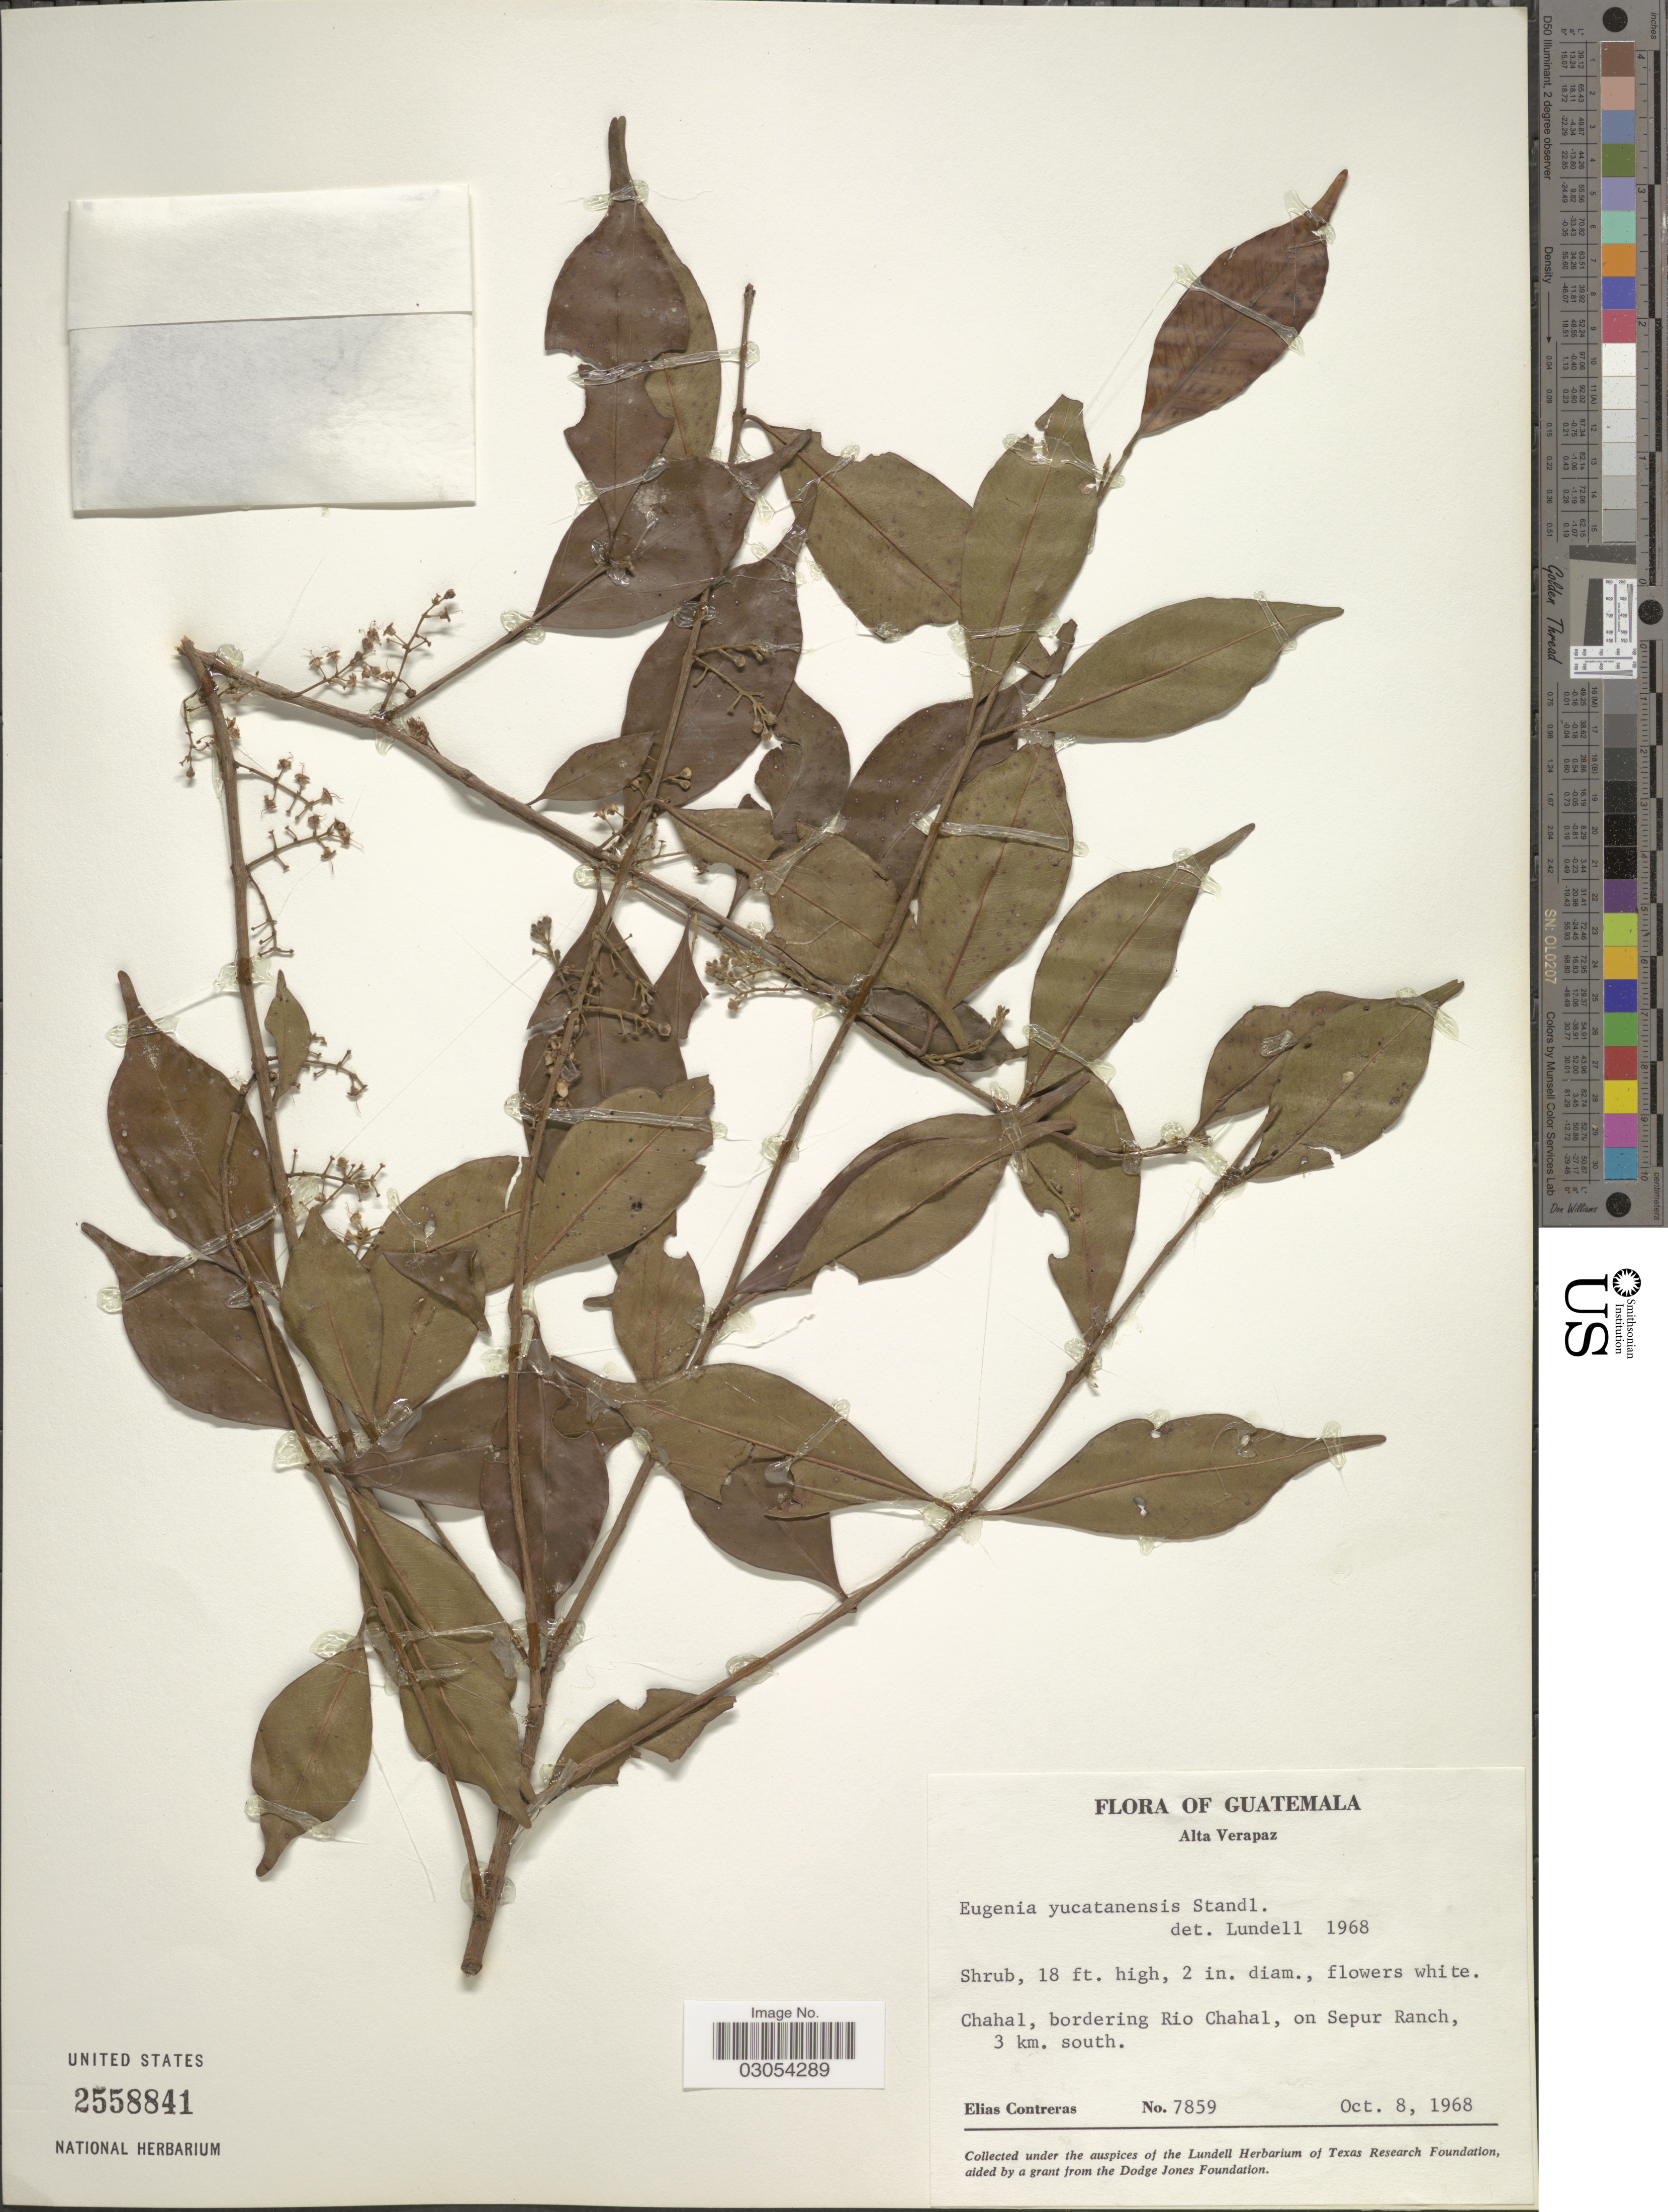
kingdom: Plantae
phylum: Tracheophyta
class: Magnoliopsida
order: Myrtales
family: Myrtaceae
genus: Eugenia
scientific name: Eugenia yucatanensis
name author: Standl.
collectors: E. Contreras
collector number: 7859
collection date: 1968-10-08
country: Guatemala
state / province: Alta Verapaz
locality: Chahal, bordering Rio Chahal, on Sepur Ranch, 3 km. south.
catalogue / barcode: US 2558841